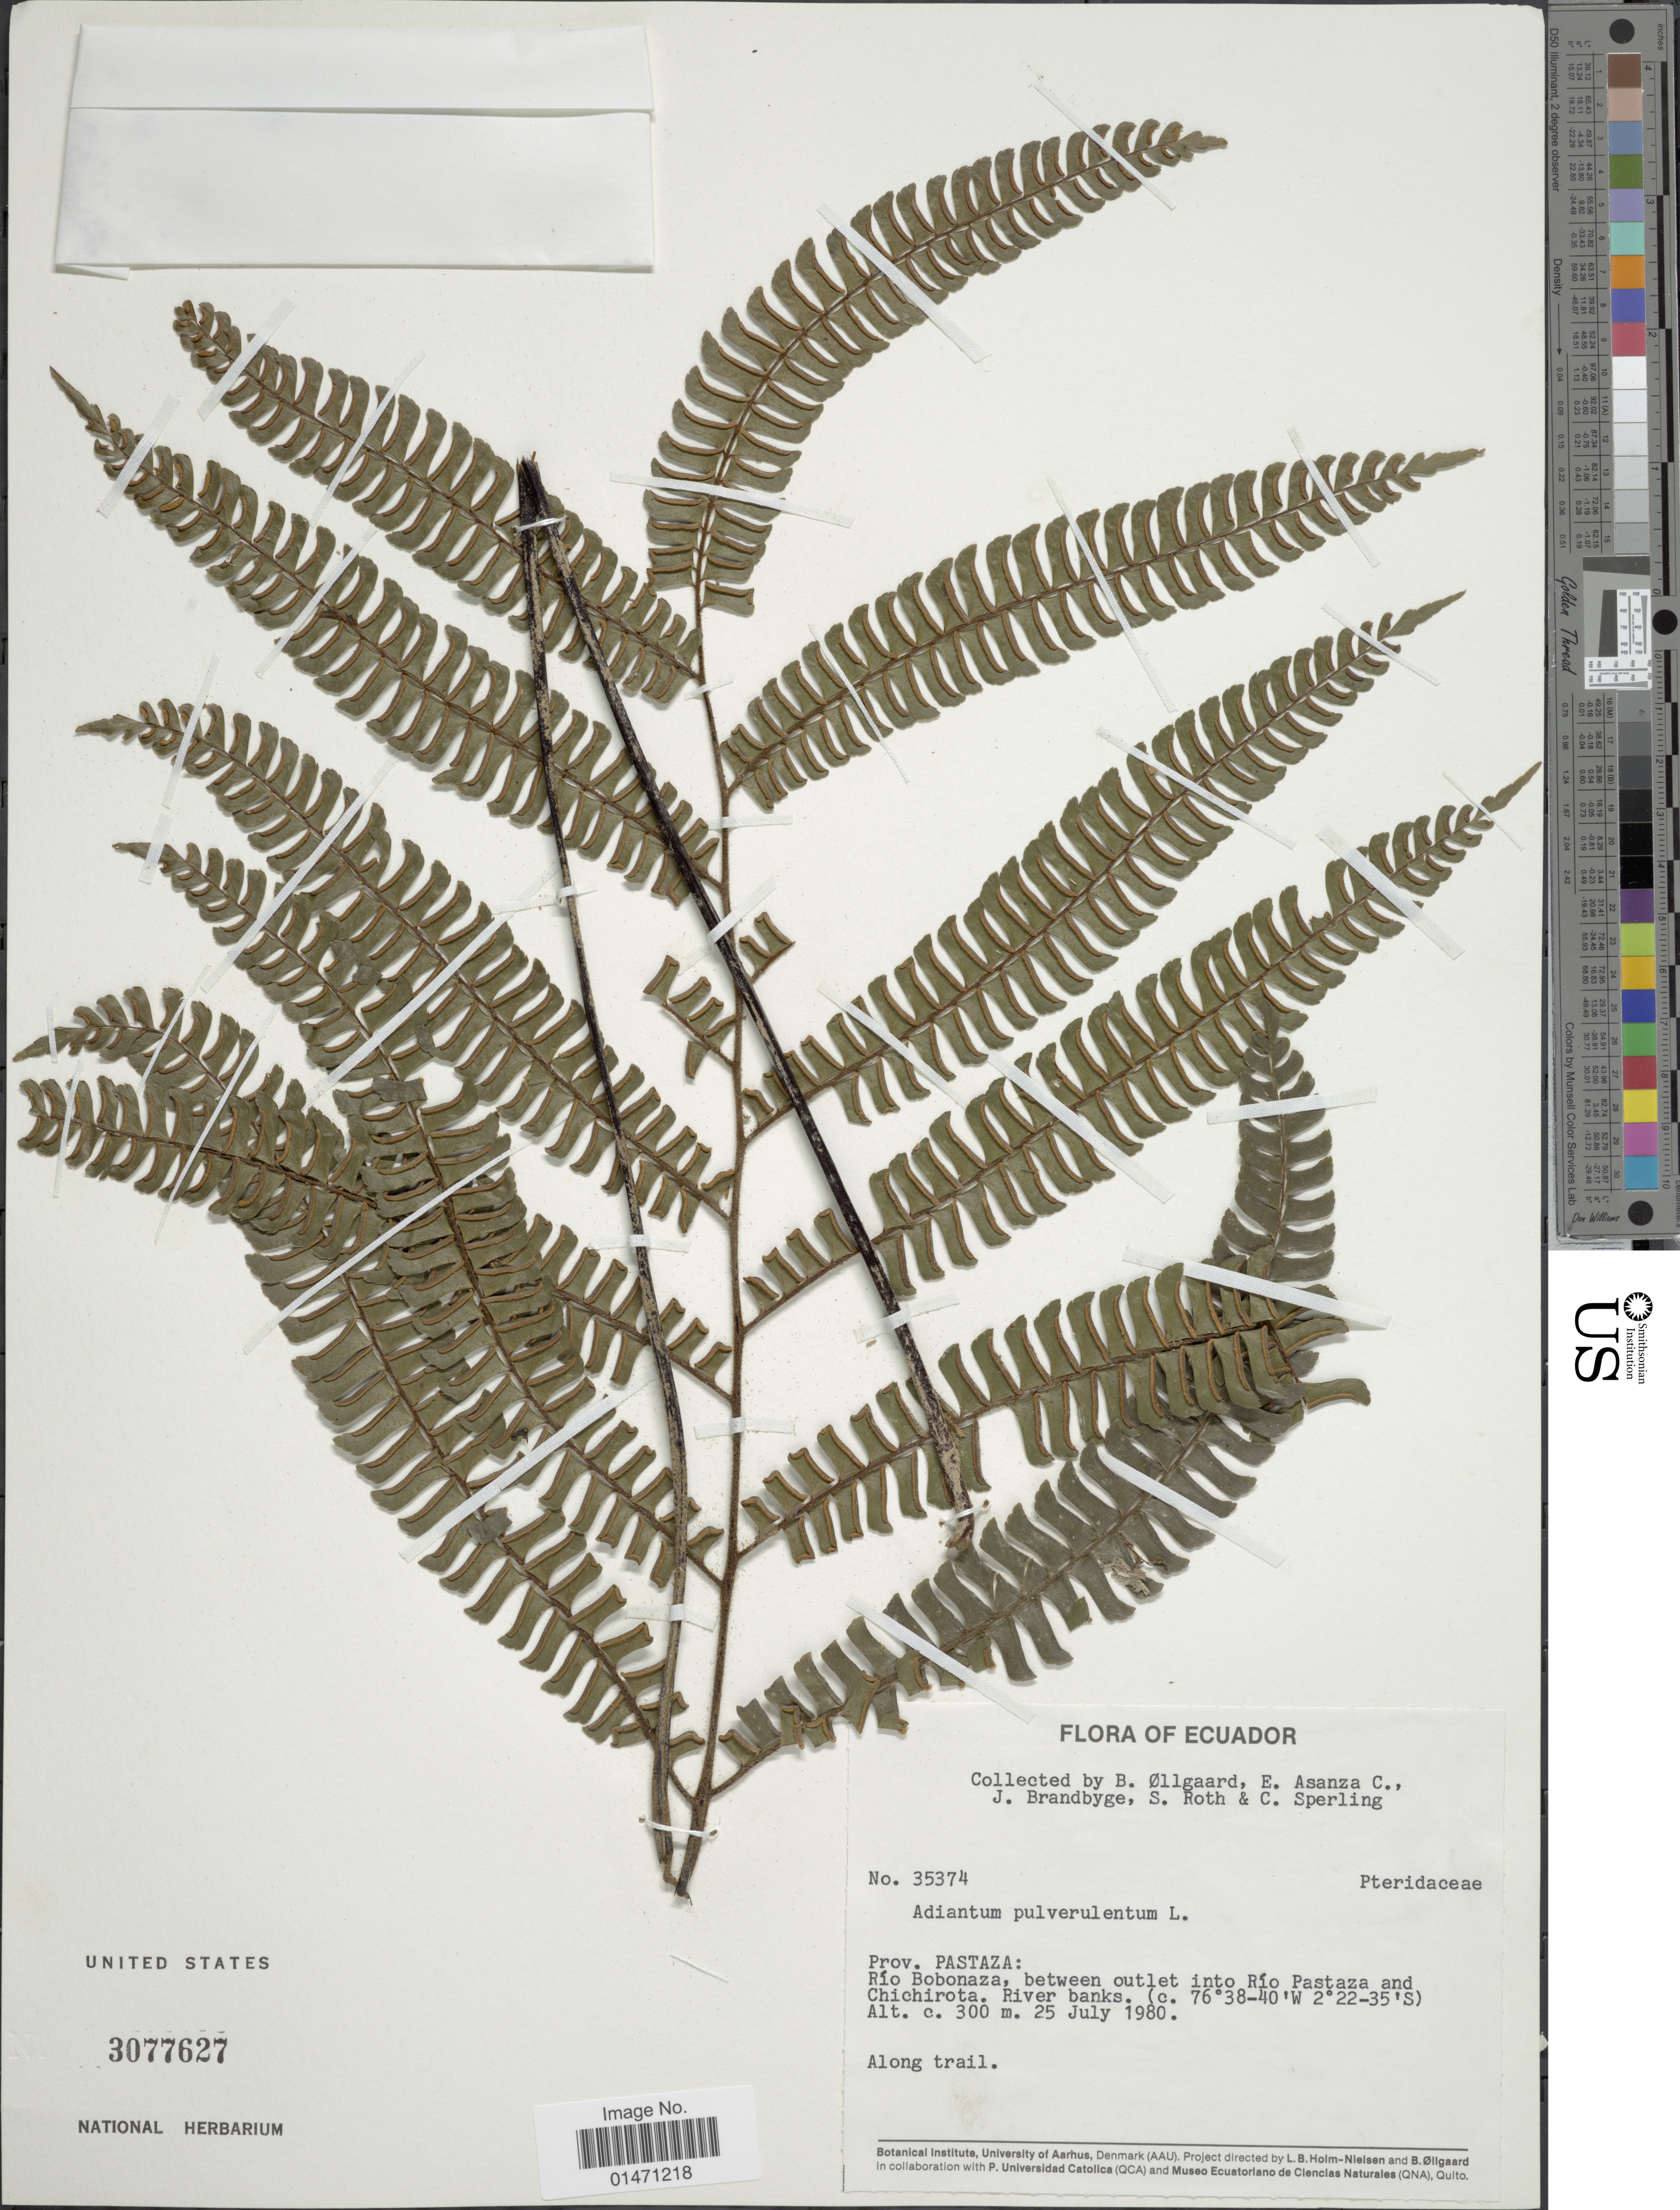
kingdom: Plantae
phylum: Tracheophyta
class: Polypodiopsida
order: Polypodiales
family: Pteridaceae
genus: Adiantum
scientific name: Adiantum pulverulentum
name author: L.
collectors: B. Øllgaard, E. Asanza C., J. Brandbyge, S. Roth & C. Sperling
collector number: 35374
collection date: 1980-07-25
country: Ecuador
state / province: Pastaza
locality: Flora of Ecuador, Prov. Pastaza, Rio Bobonaza, between outlet into RIo Pastaza and Chichirota, river banks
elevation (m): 300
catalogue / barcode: US 3077627